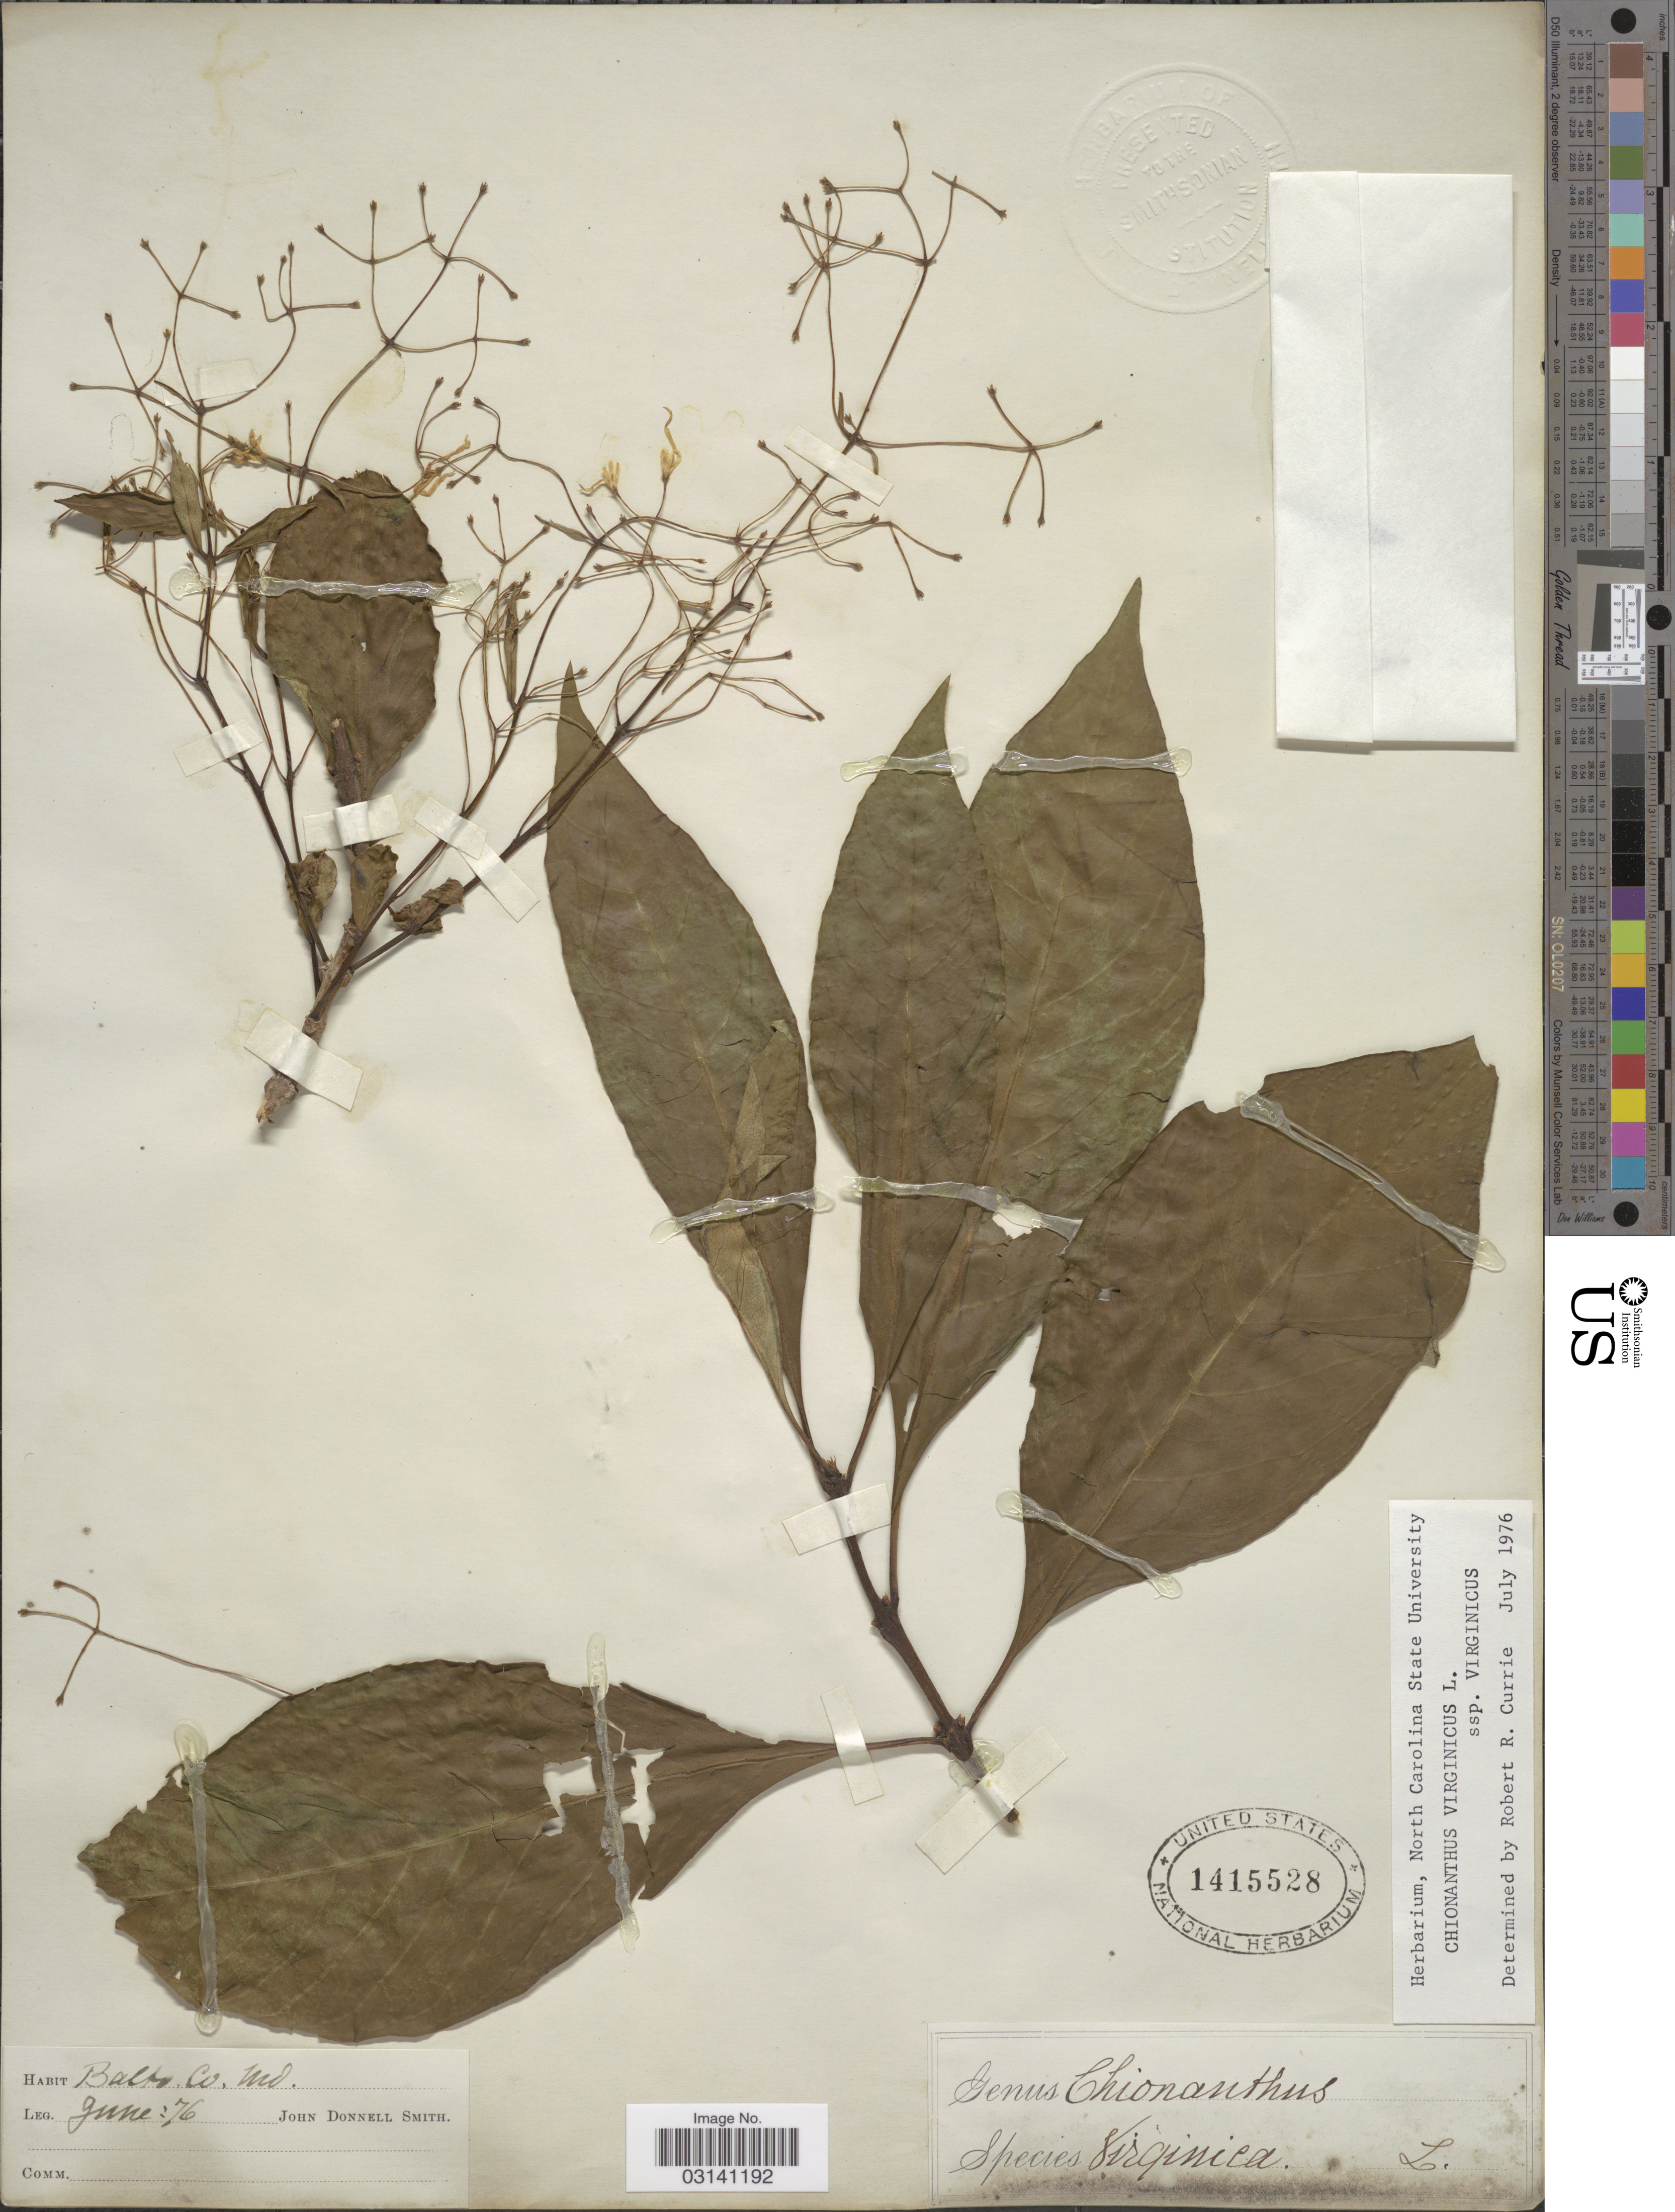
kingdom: Plantae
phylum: Tracheophyta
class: Magnoliopsida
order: Lamiales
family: Oleaceae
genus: Chionanthus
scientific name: Chionanthus virginicus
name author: L.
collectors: J. Donnell Smith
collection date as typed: Transcribed d/m/y: /6/76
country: United States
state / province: Maryland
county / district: Baltimore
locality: Balto Co.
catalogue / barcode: US 1415528